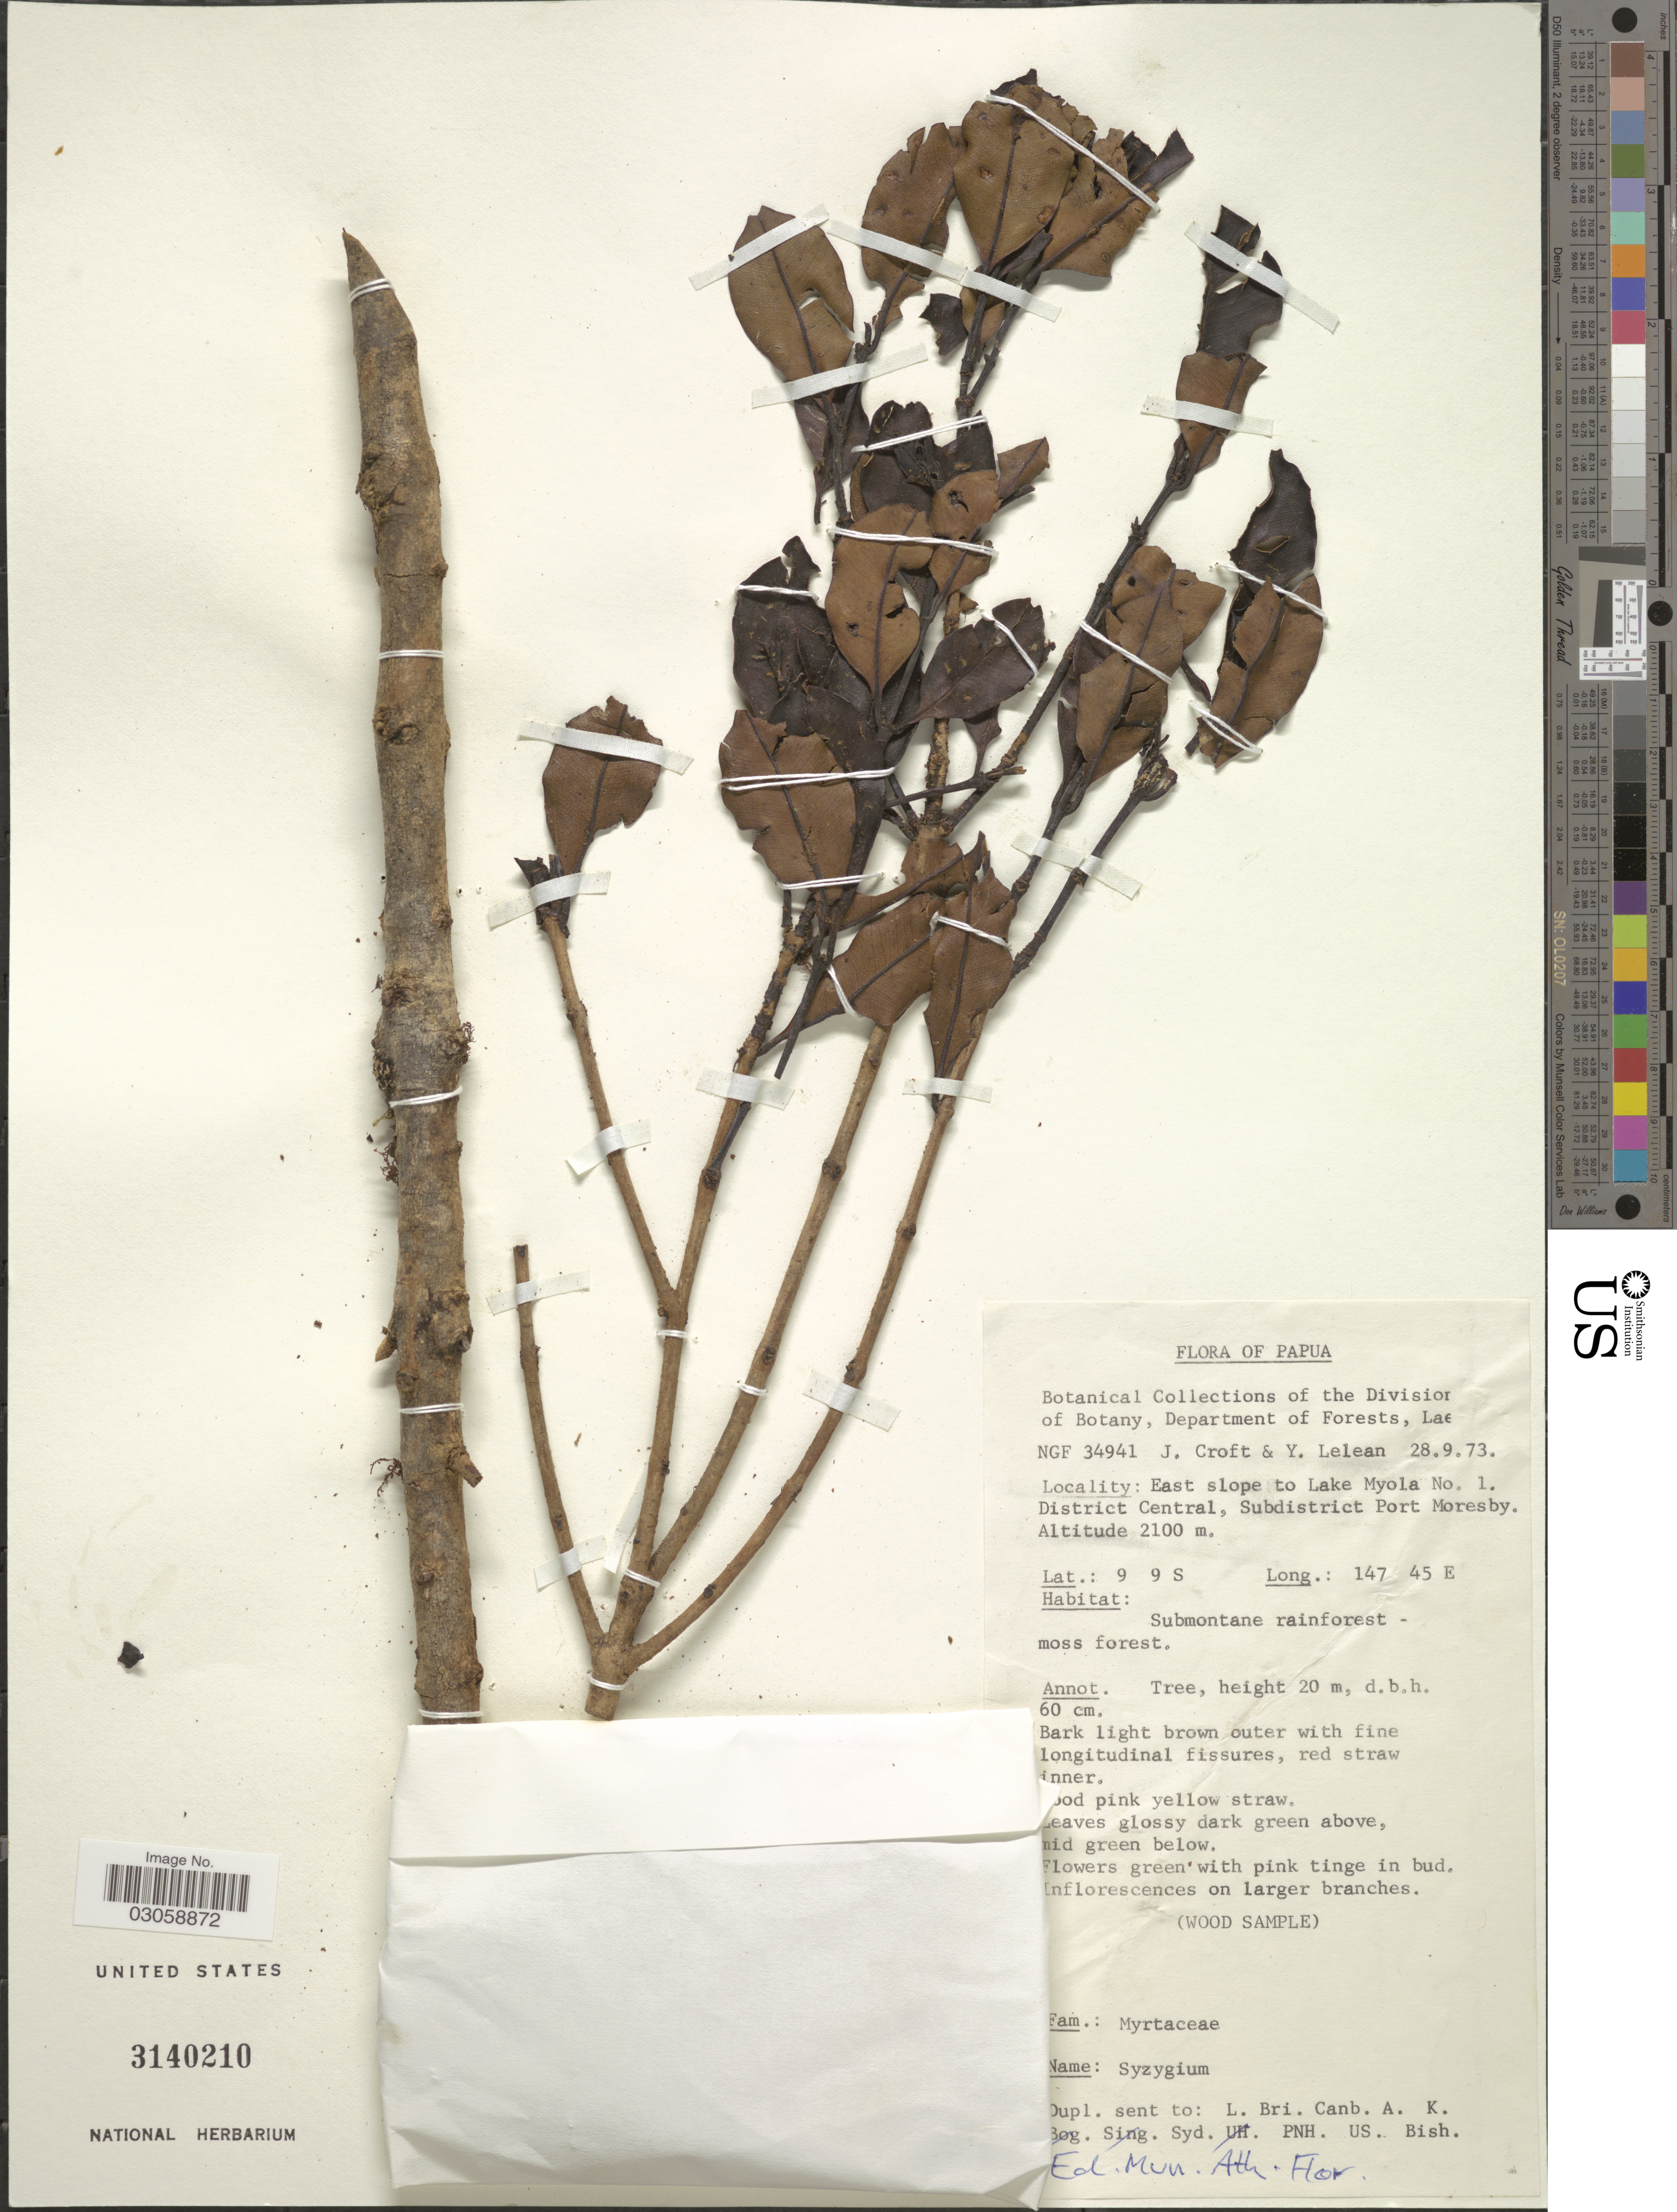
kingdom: Plantae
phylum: Tracheophyta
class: Magnoliopsida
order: Myrtales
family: Myrtaceae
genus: Syzygium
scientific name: Syzygium sp.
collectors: J. Croft & Y. Lelean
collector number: NGF 34941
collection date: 1973-09-28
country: Papua New Guinea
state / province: Central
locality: East slope to Lake Myola No. 1, District Central, Subdistrict Port Moresby.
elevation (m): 2100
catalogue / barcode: US 3140210